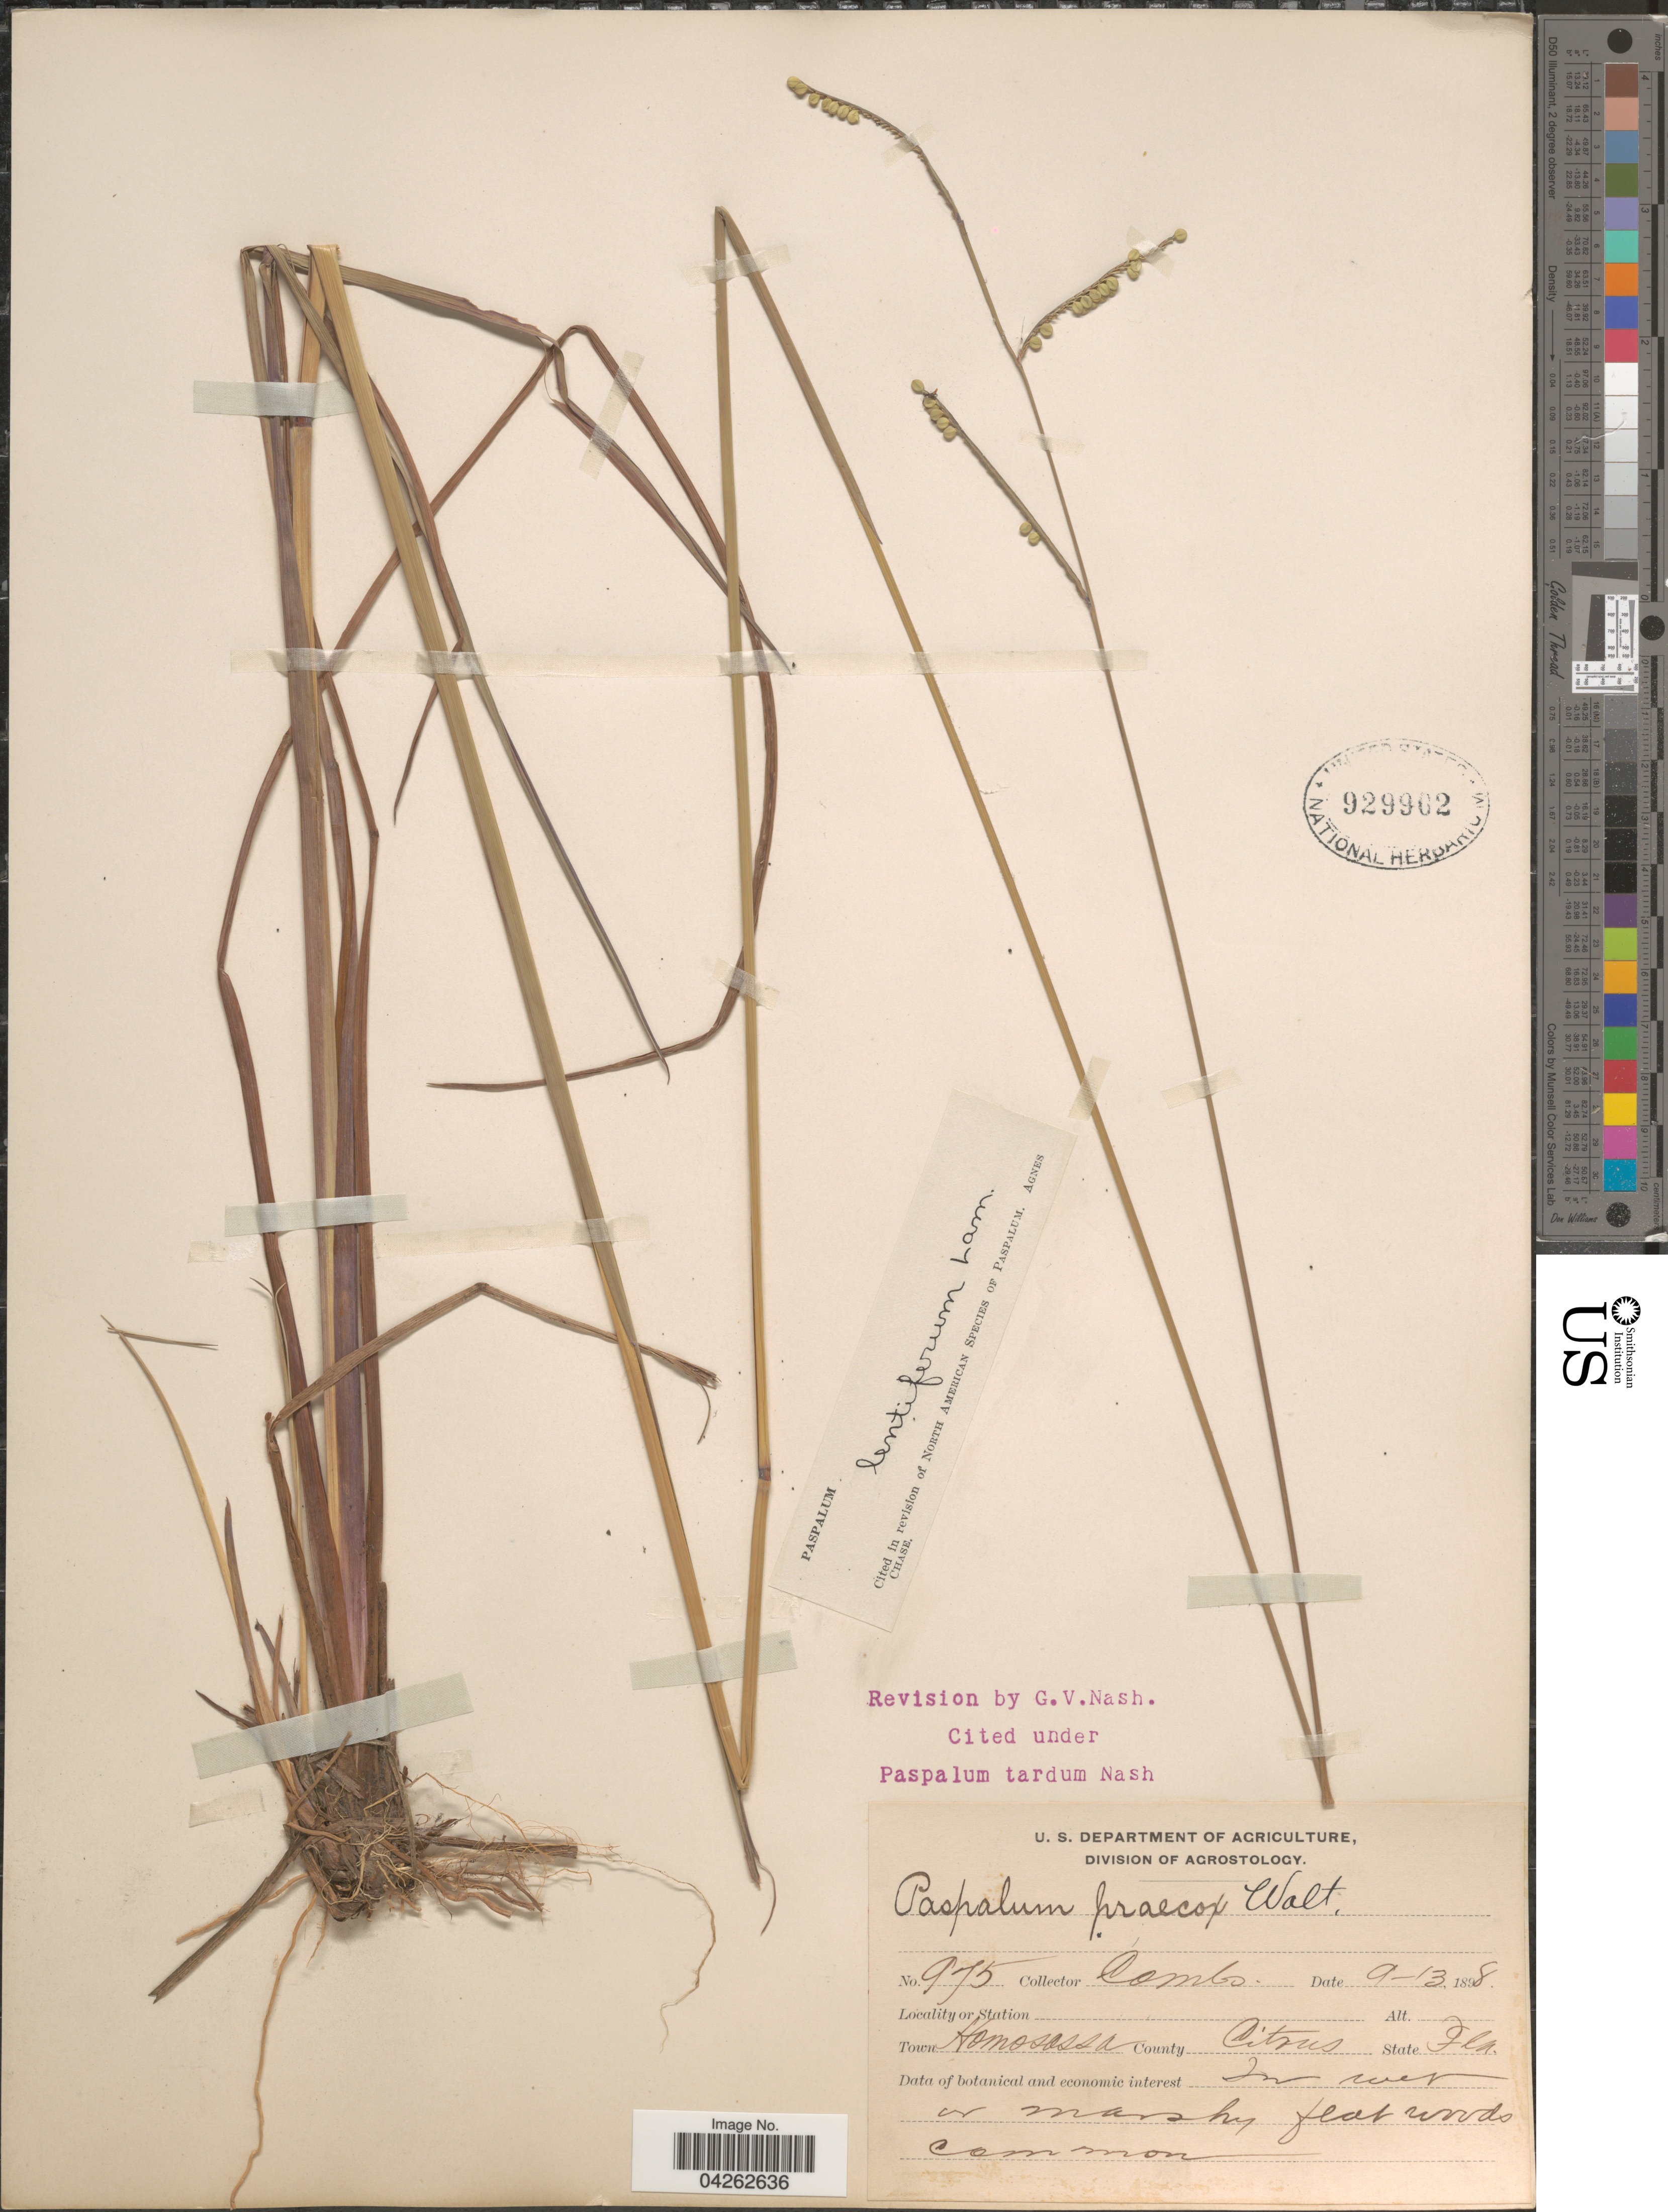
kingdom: Plantae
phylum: Tracheophyta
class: Liliopsida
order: Poales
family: Poaceae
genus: Paspalum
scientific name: Paspalum lentiferum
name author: Lam.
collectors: -. Combs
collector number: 975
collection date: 1898-09-13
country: United States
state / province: Florida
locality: Town Homosassa. County Citrus.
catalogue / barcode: US 929962